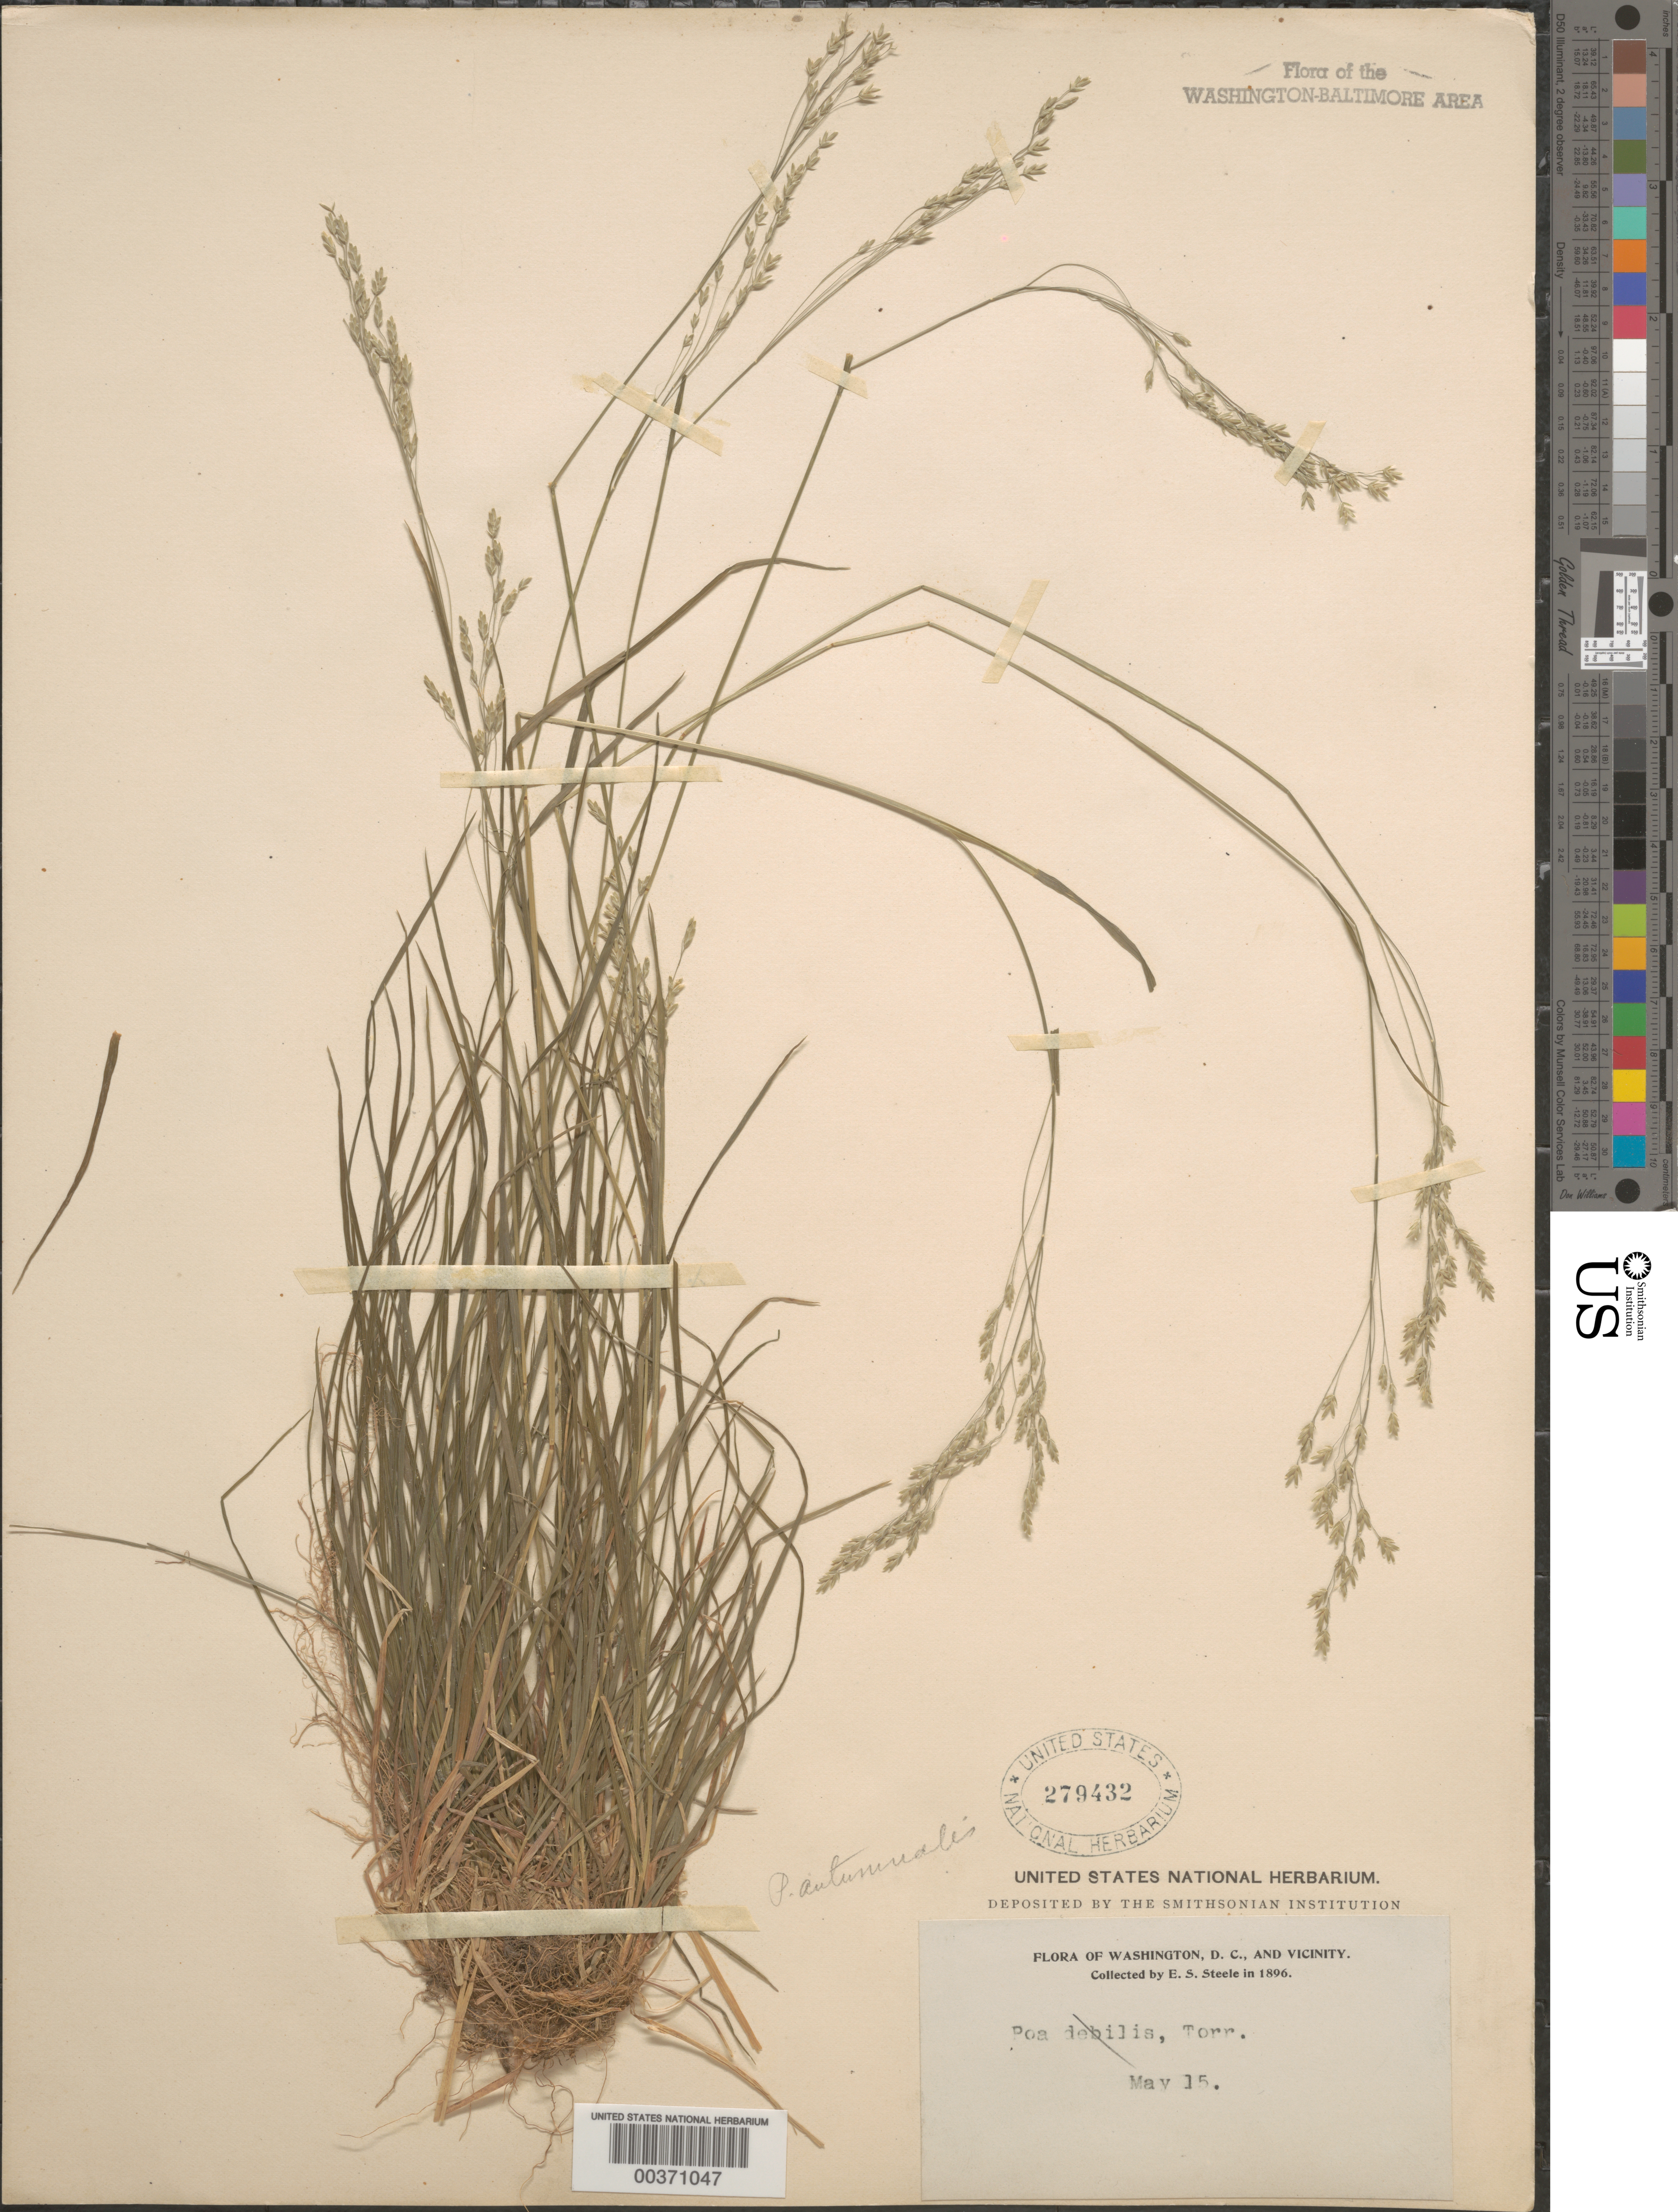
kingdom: Plantae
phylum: Tracheophyta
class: Liliopsida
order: Poales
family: Poaceae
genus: Poa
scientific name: Poa autumnalis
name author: Muhl. ex Elliott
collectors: E. Steele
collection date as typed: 15 May 1896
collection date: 1896-05-15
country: United States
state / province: District of Columbia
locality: Vicinity of Washington, DC.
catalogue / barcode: US 279432